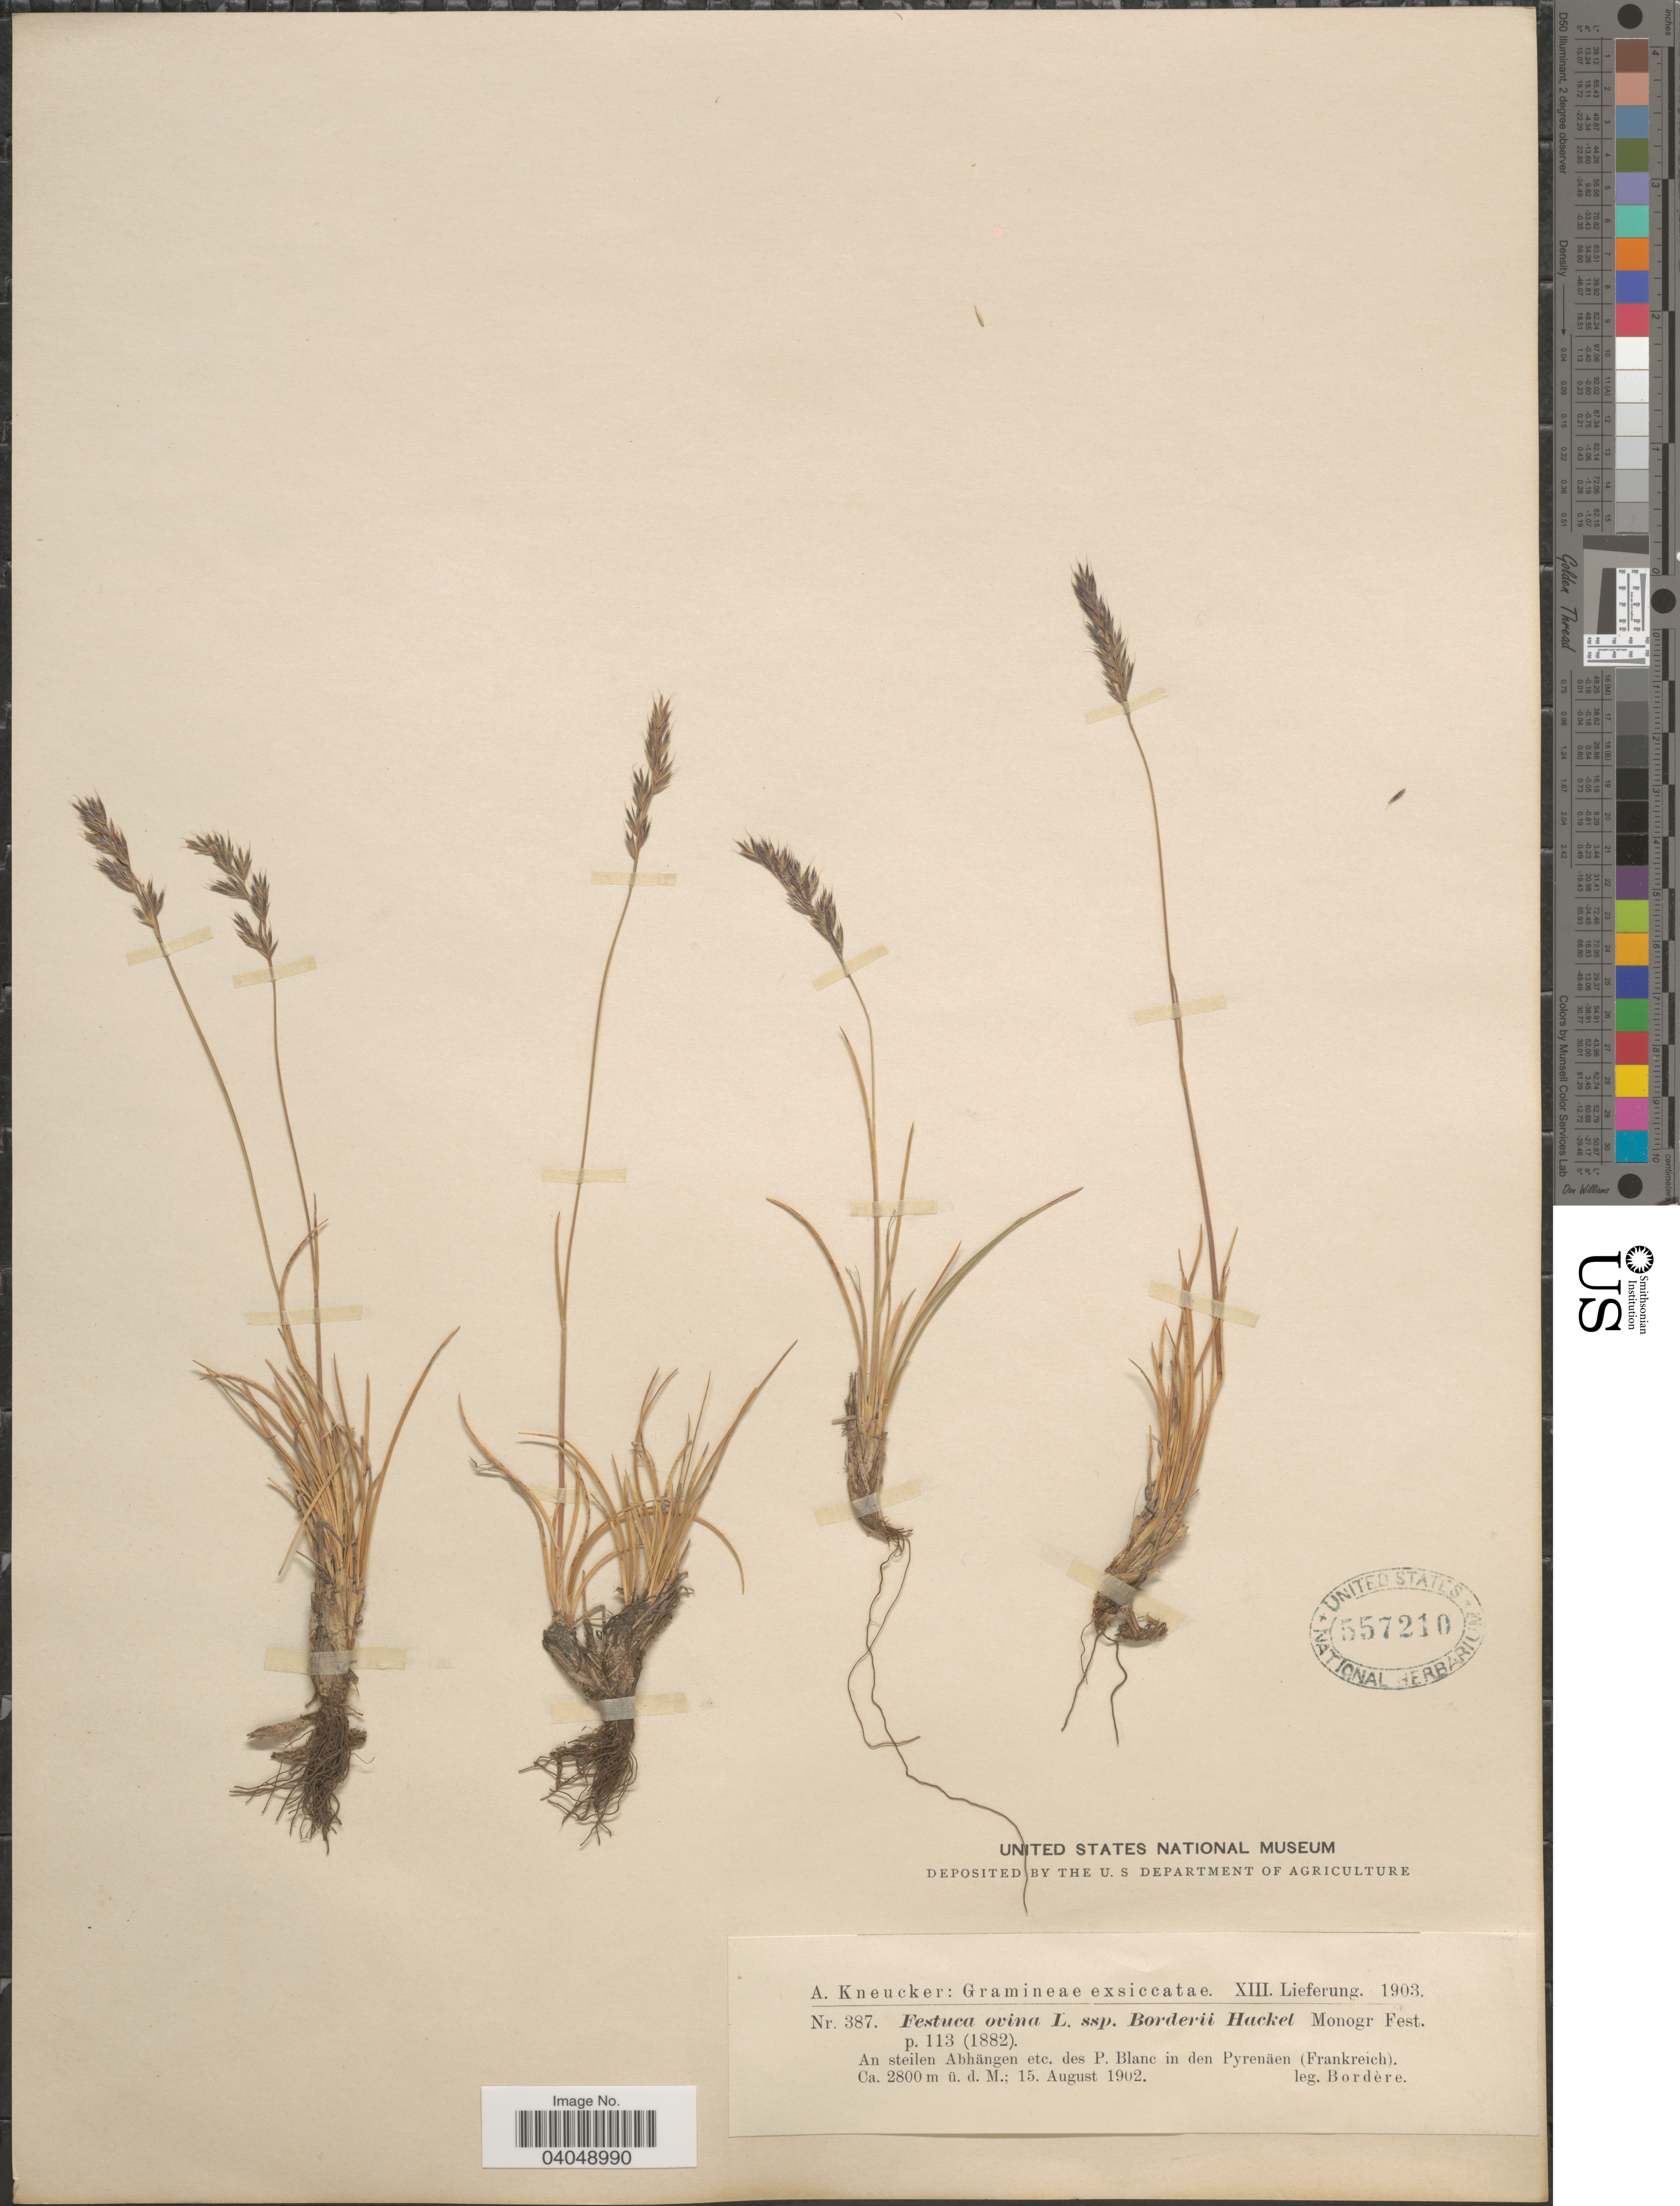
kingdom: Plantae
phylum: Tracheophyta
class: Liliopsida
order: Poales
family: Poaceae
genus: Festuca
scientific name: Festuca borderei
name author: Kerguélen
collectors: -. Bordère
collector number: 387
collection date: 1902-08-15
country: France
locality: An steilen Abhängen etc. des P. Blanc in den Pyrenäen (Frankreich).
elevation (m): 2800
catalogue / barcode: US 557210